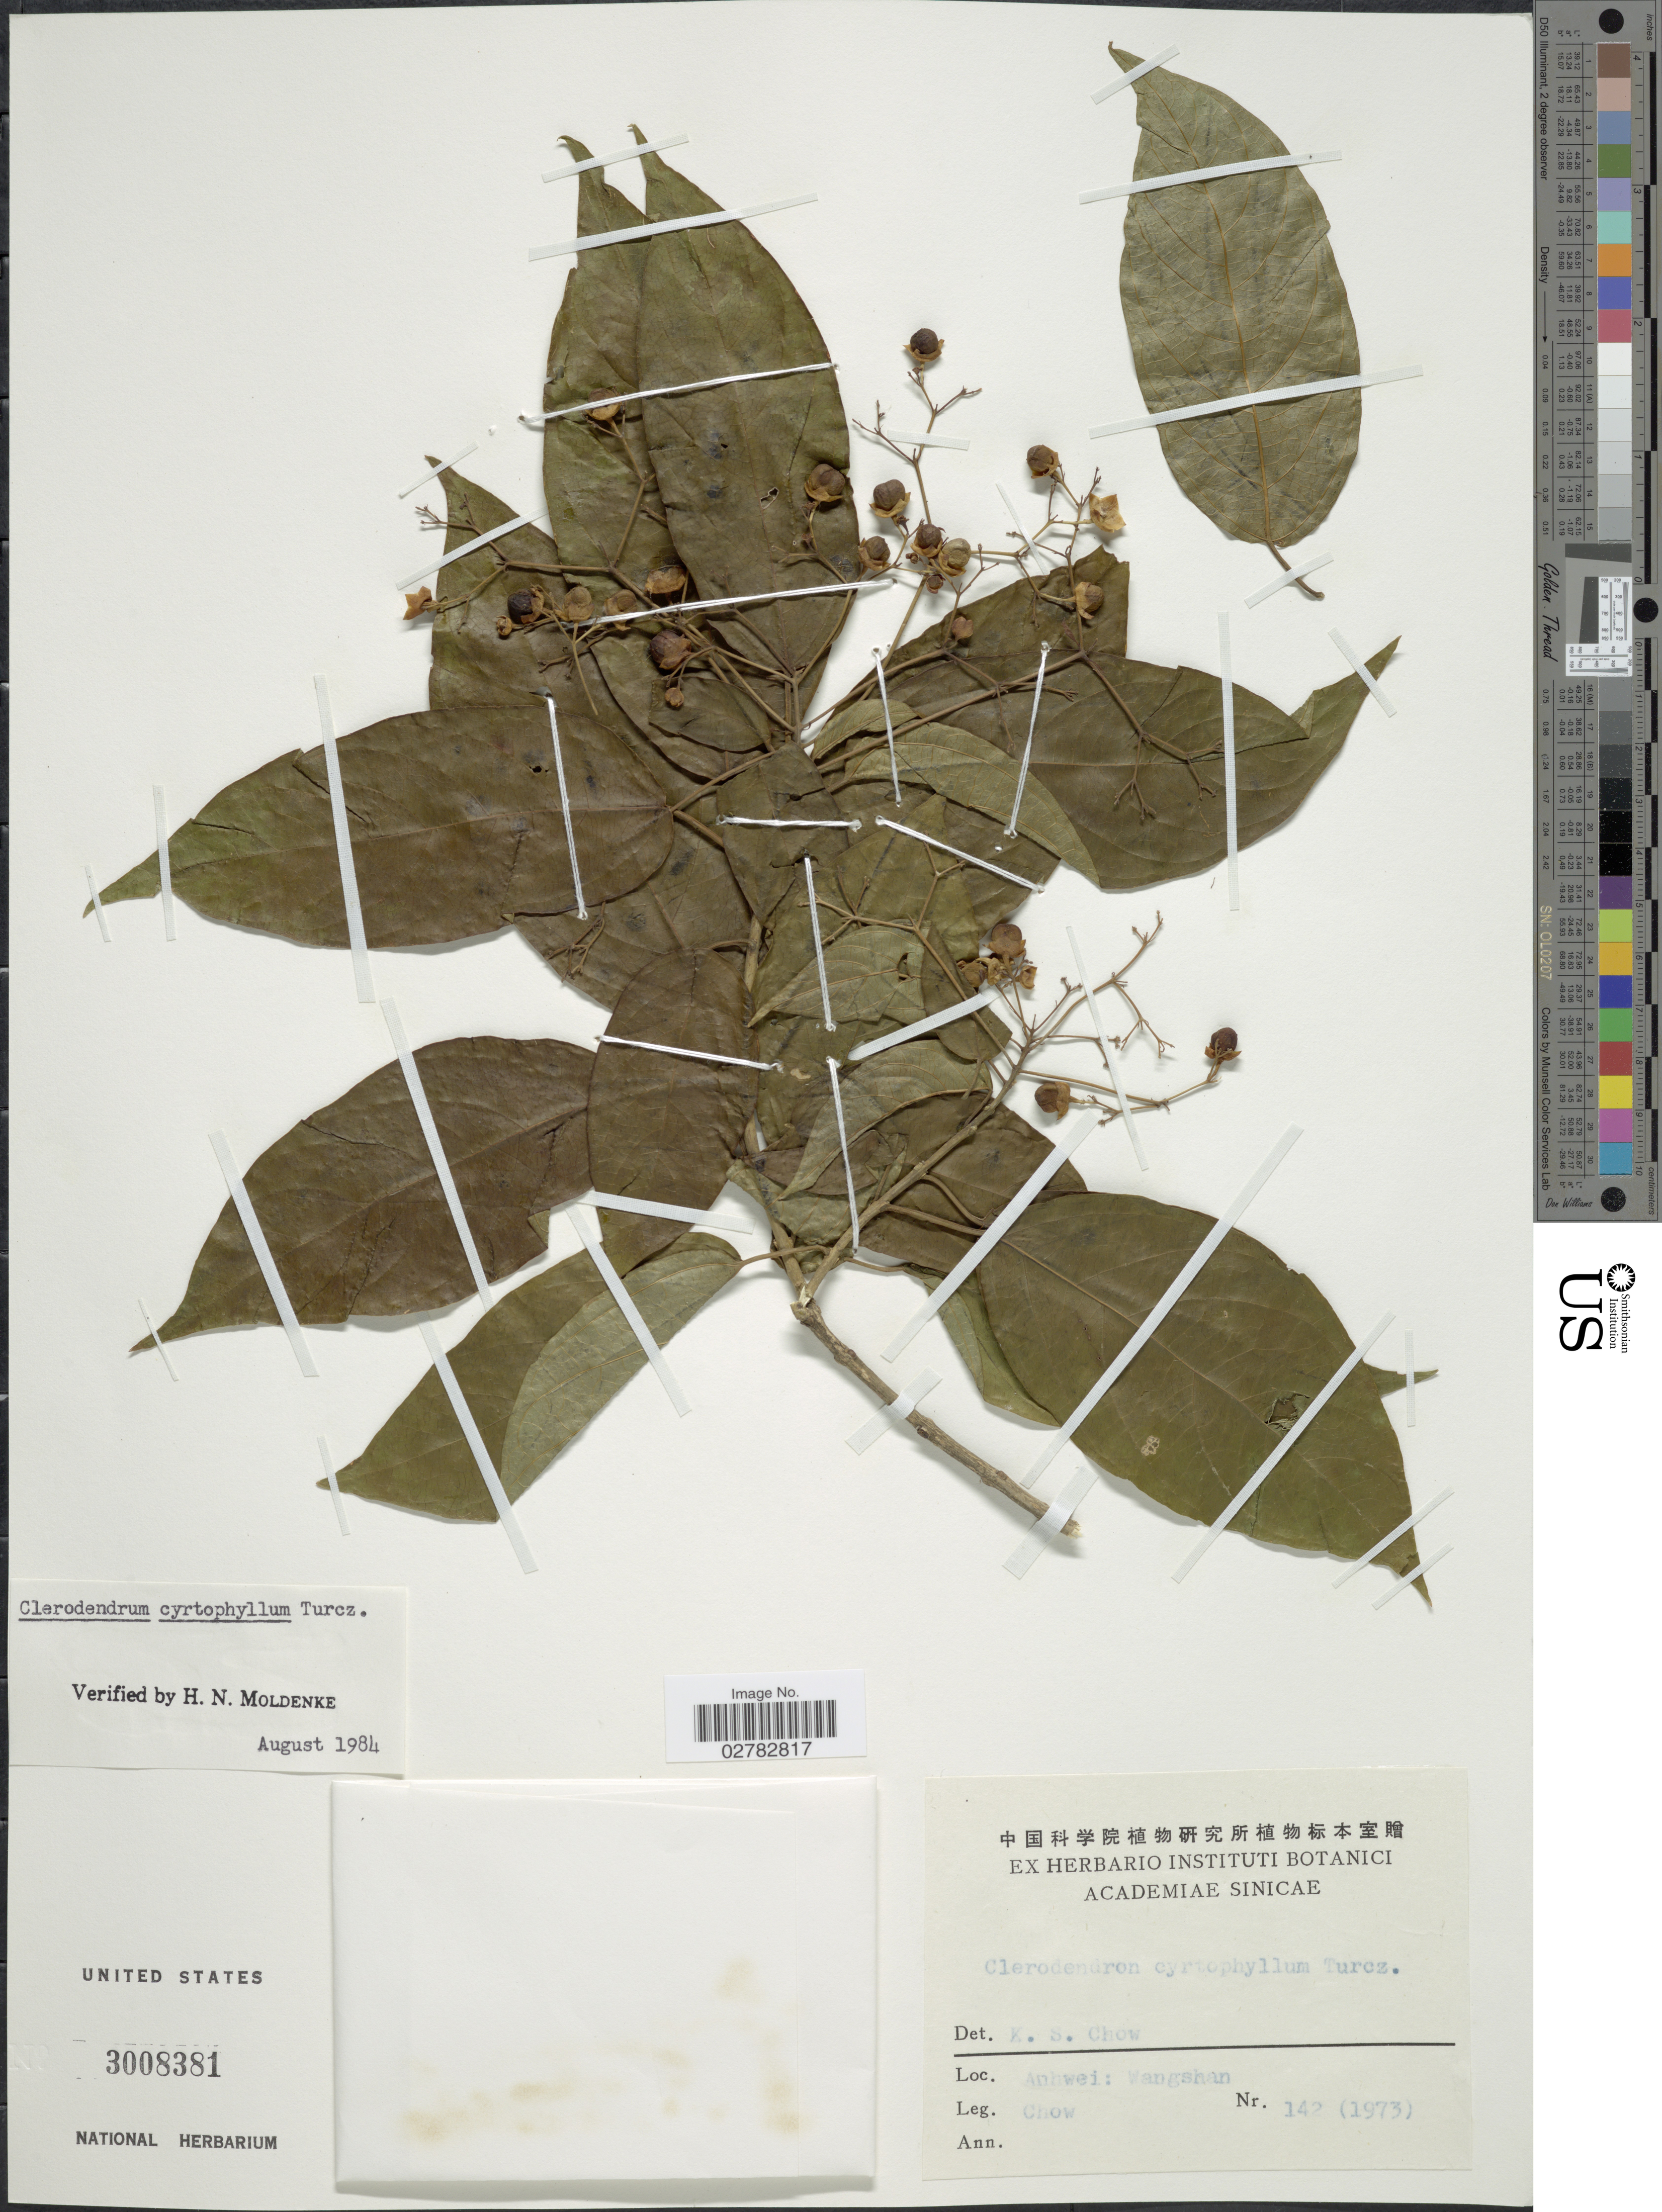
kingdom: Plantae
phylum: Tracheophyta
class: Magnoliopsida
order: Lamiales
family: Lamiaceae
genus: Clerodendrum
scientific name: Clerodendrum cyrtophyllum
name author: Turcz.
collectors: Chow, --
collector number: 142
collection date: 1973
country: China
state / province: Anhui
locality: Anhwei: Wangshan.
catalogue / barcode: US 3008381